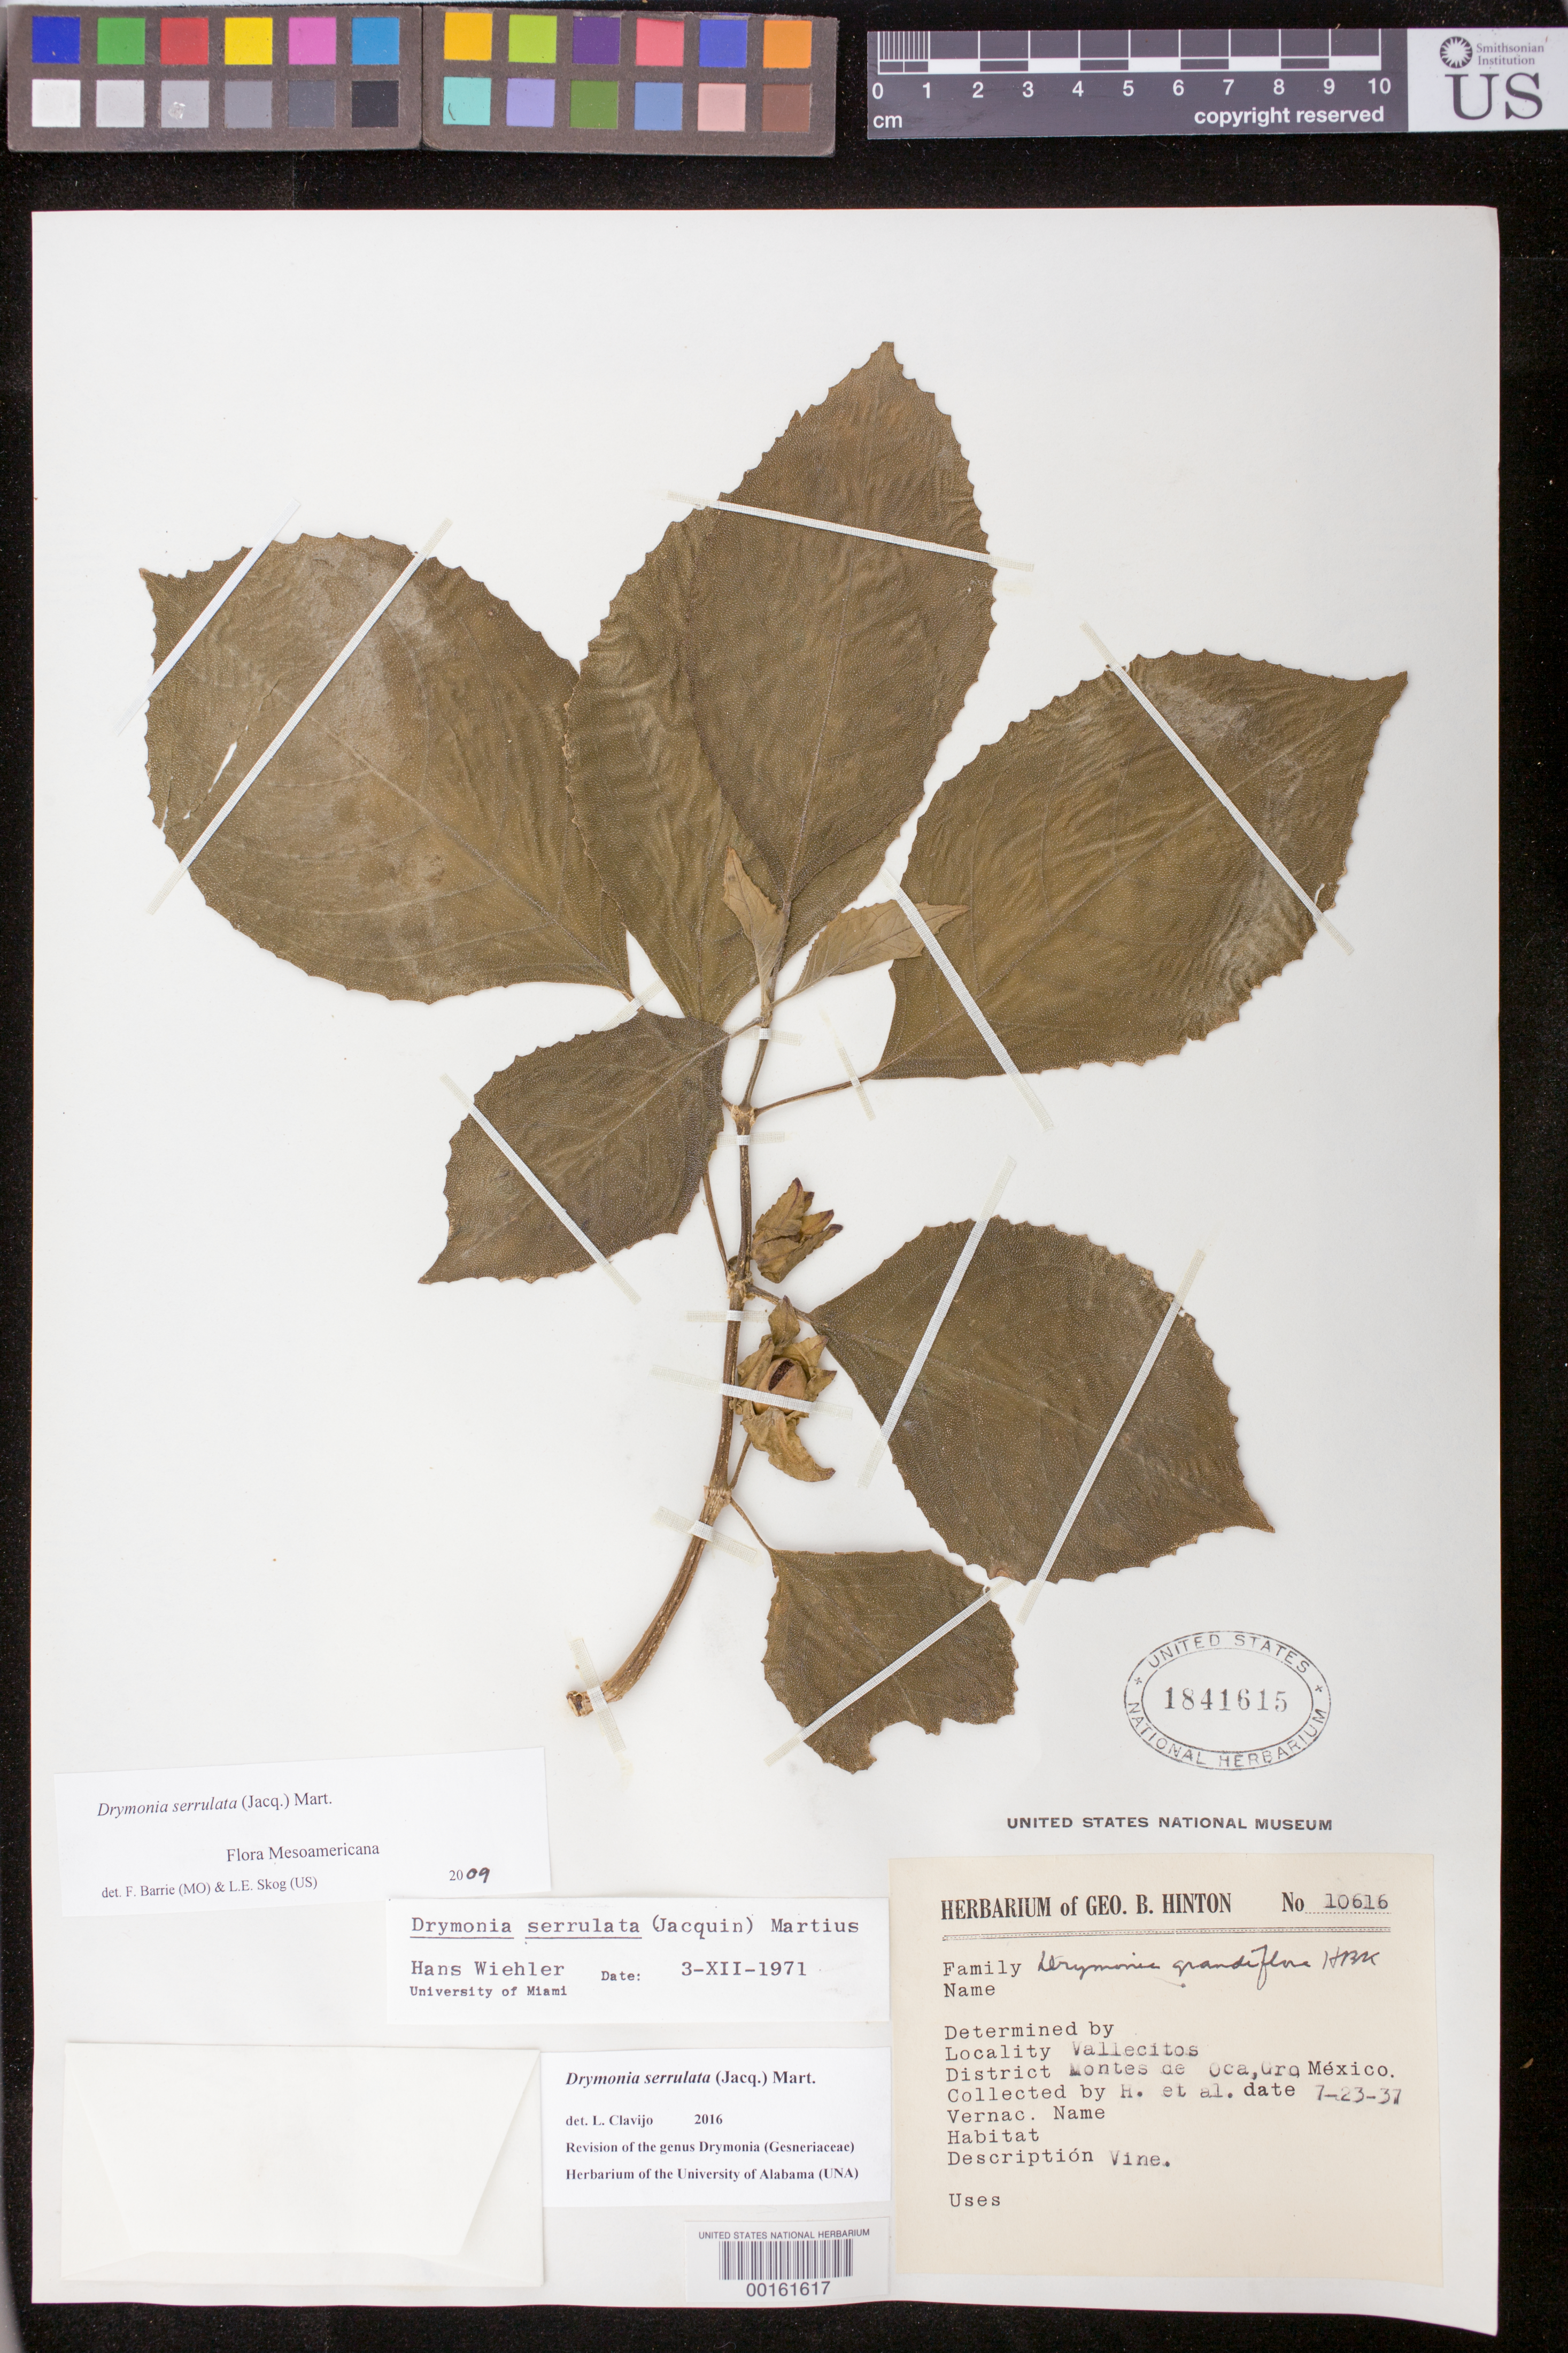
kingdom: Plantae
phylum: Tracheophyta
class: Magnoliopsida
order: Lamiales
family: Gesneriaceae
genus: Drymonia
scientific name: Drymonia serrulata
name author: (Jacq.) Mart.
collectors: G. B. Hinton & et al.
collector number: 10616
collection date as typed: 23 Jul 1937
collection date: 1937-07-23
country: Mexico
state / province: Guerrero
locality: Montes de Oca dist., Vallecitos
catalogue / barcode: US 1841615